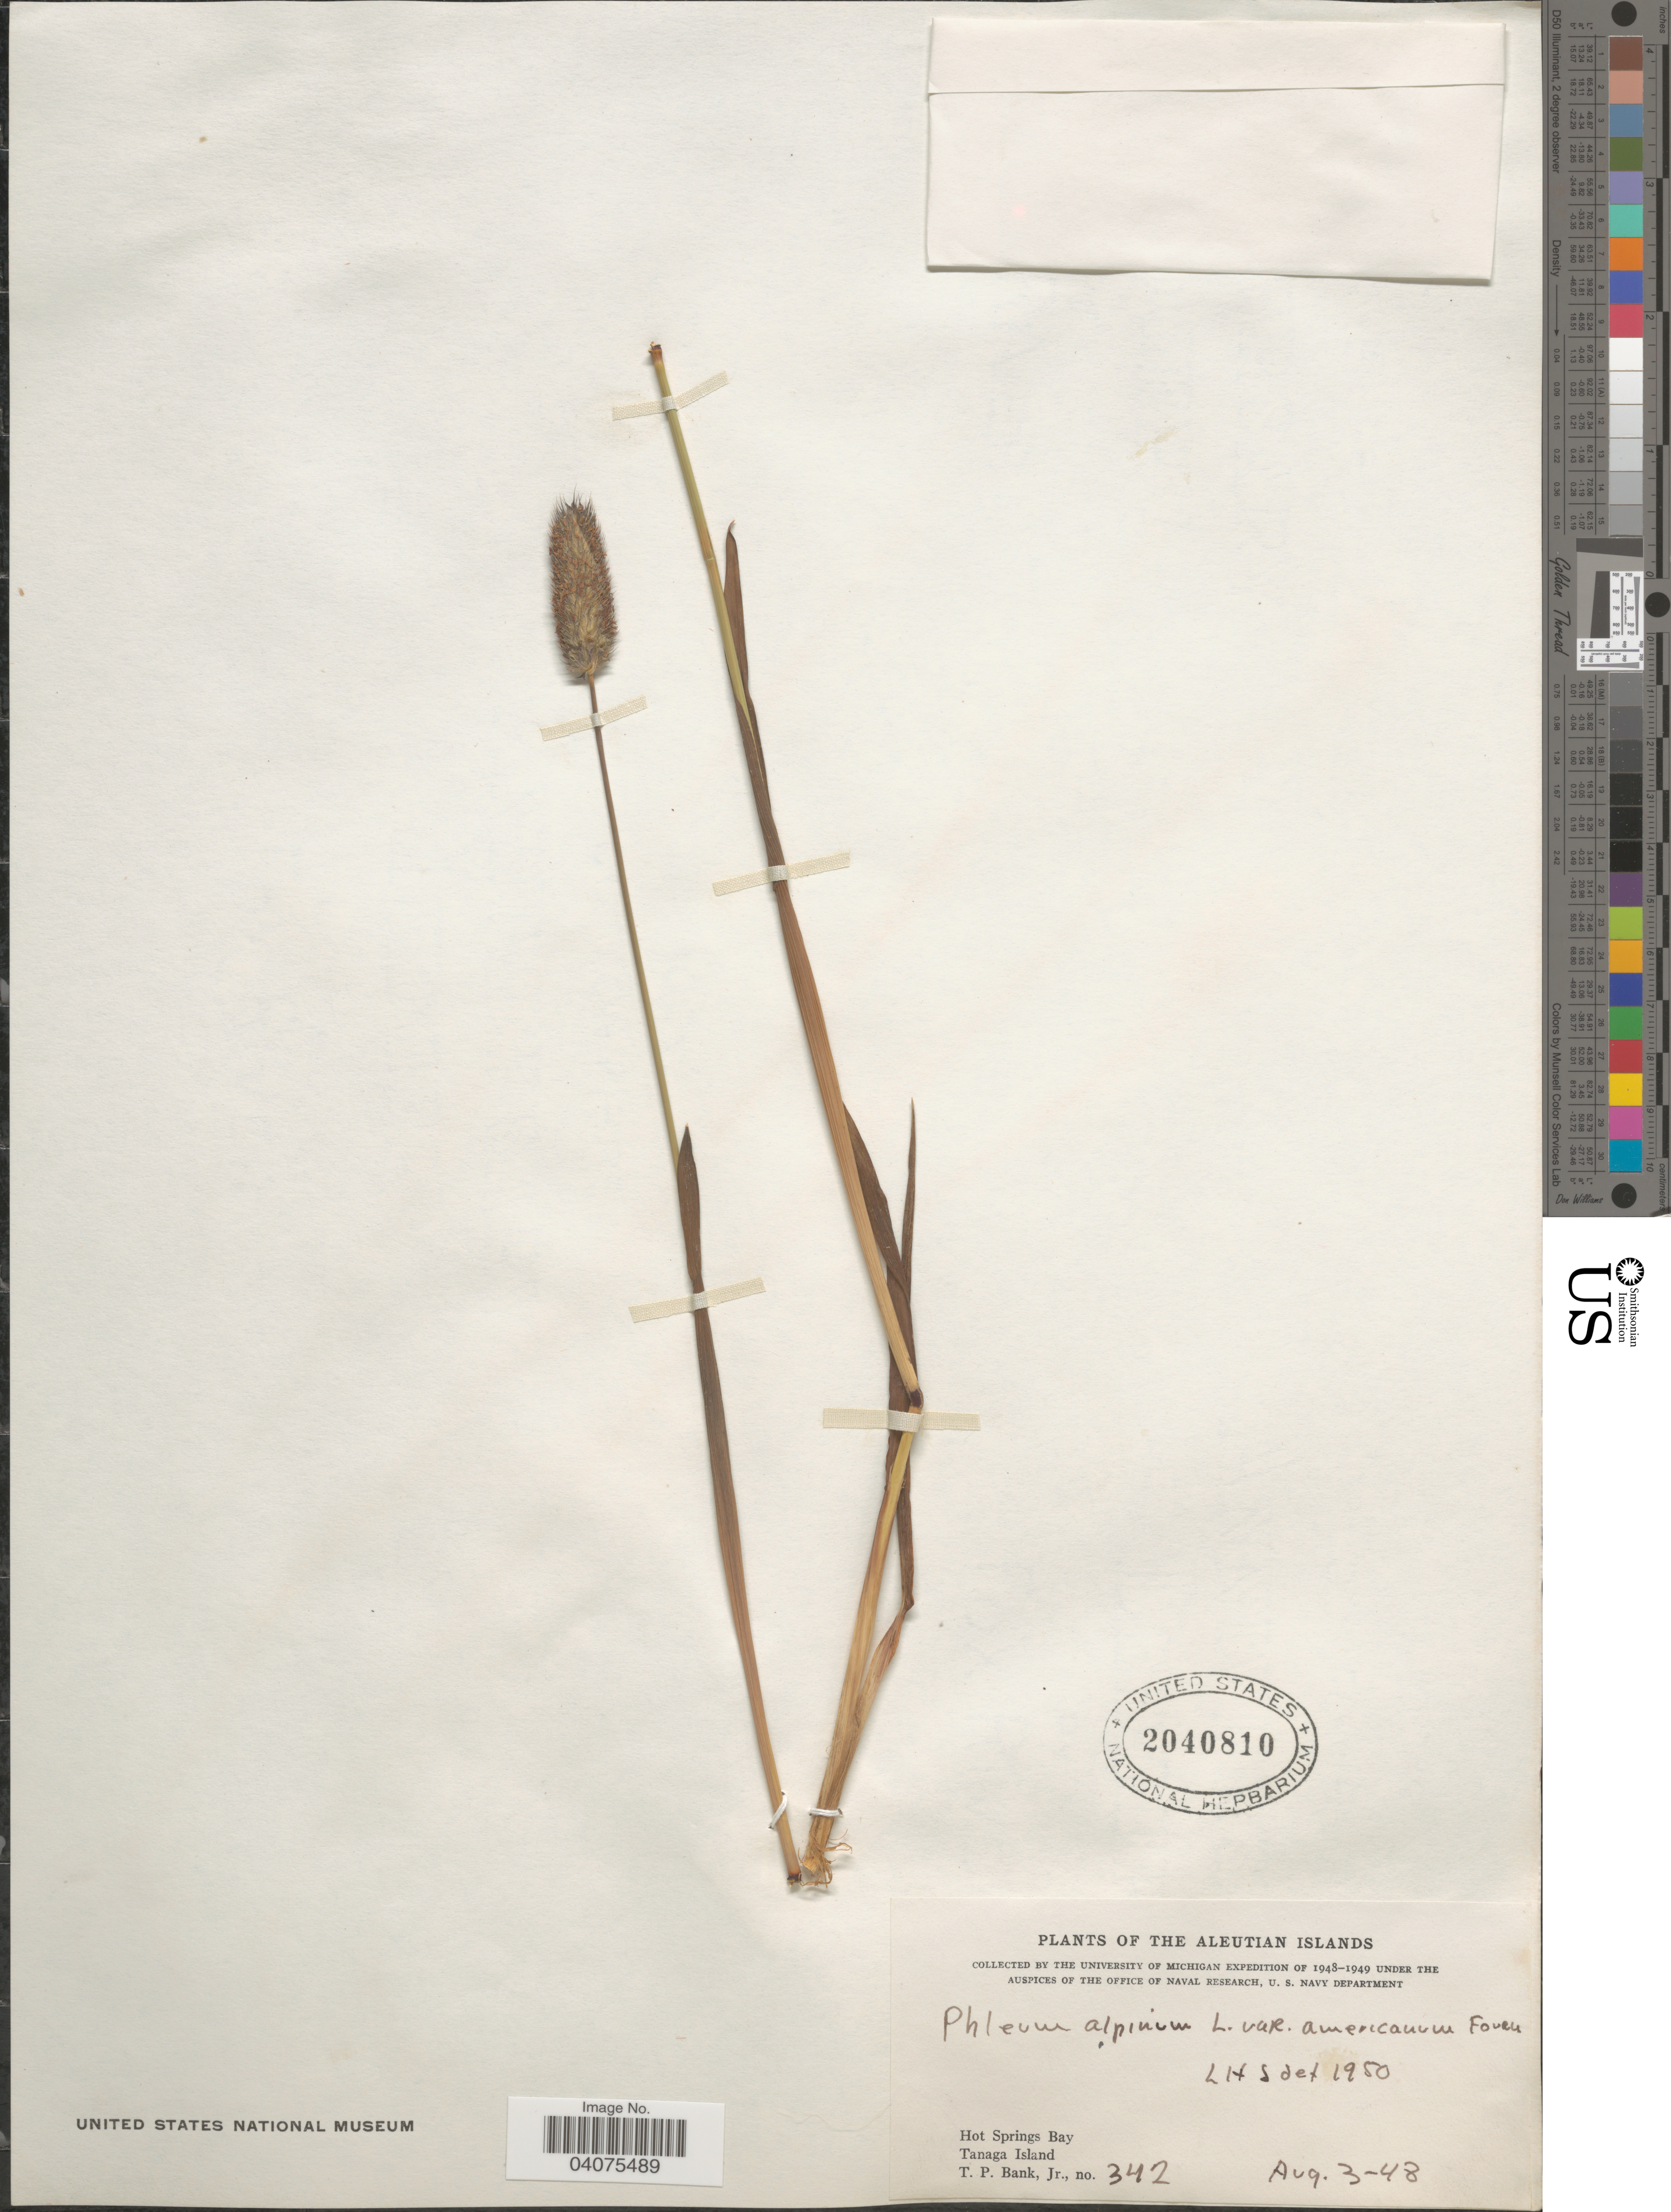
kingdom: Plantae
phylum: Tracheophyta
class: Liliopsida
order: Poales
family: Poaceae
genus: Phleum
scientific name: Phleum alpinum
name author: L.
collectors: T. Bank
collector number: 342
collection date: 1948-08-03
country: United States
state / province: Alaska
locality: Aleutian Islands. The University of Michigan Expedition of 1948-1949 under the auspices of the Office of Naval Research, U. S. Navy Department. Hot Springs Bay. Tanaga Island.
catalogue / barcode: US 2040810